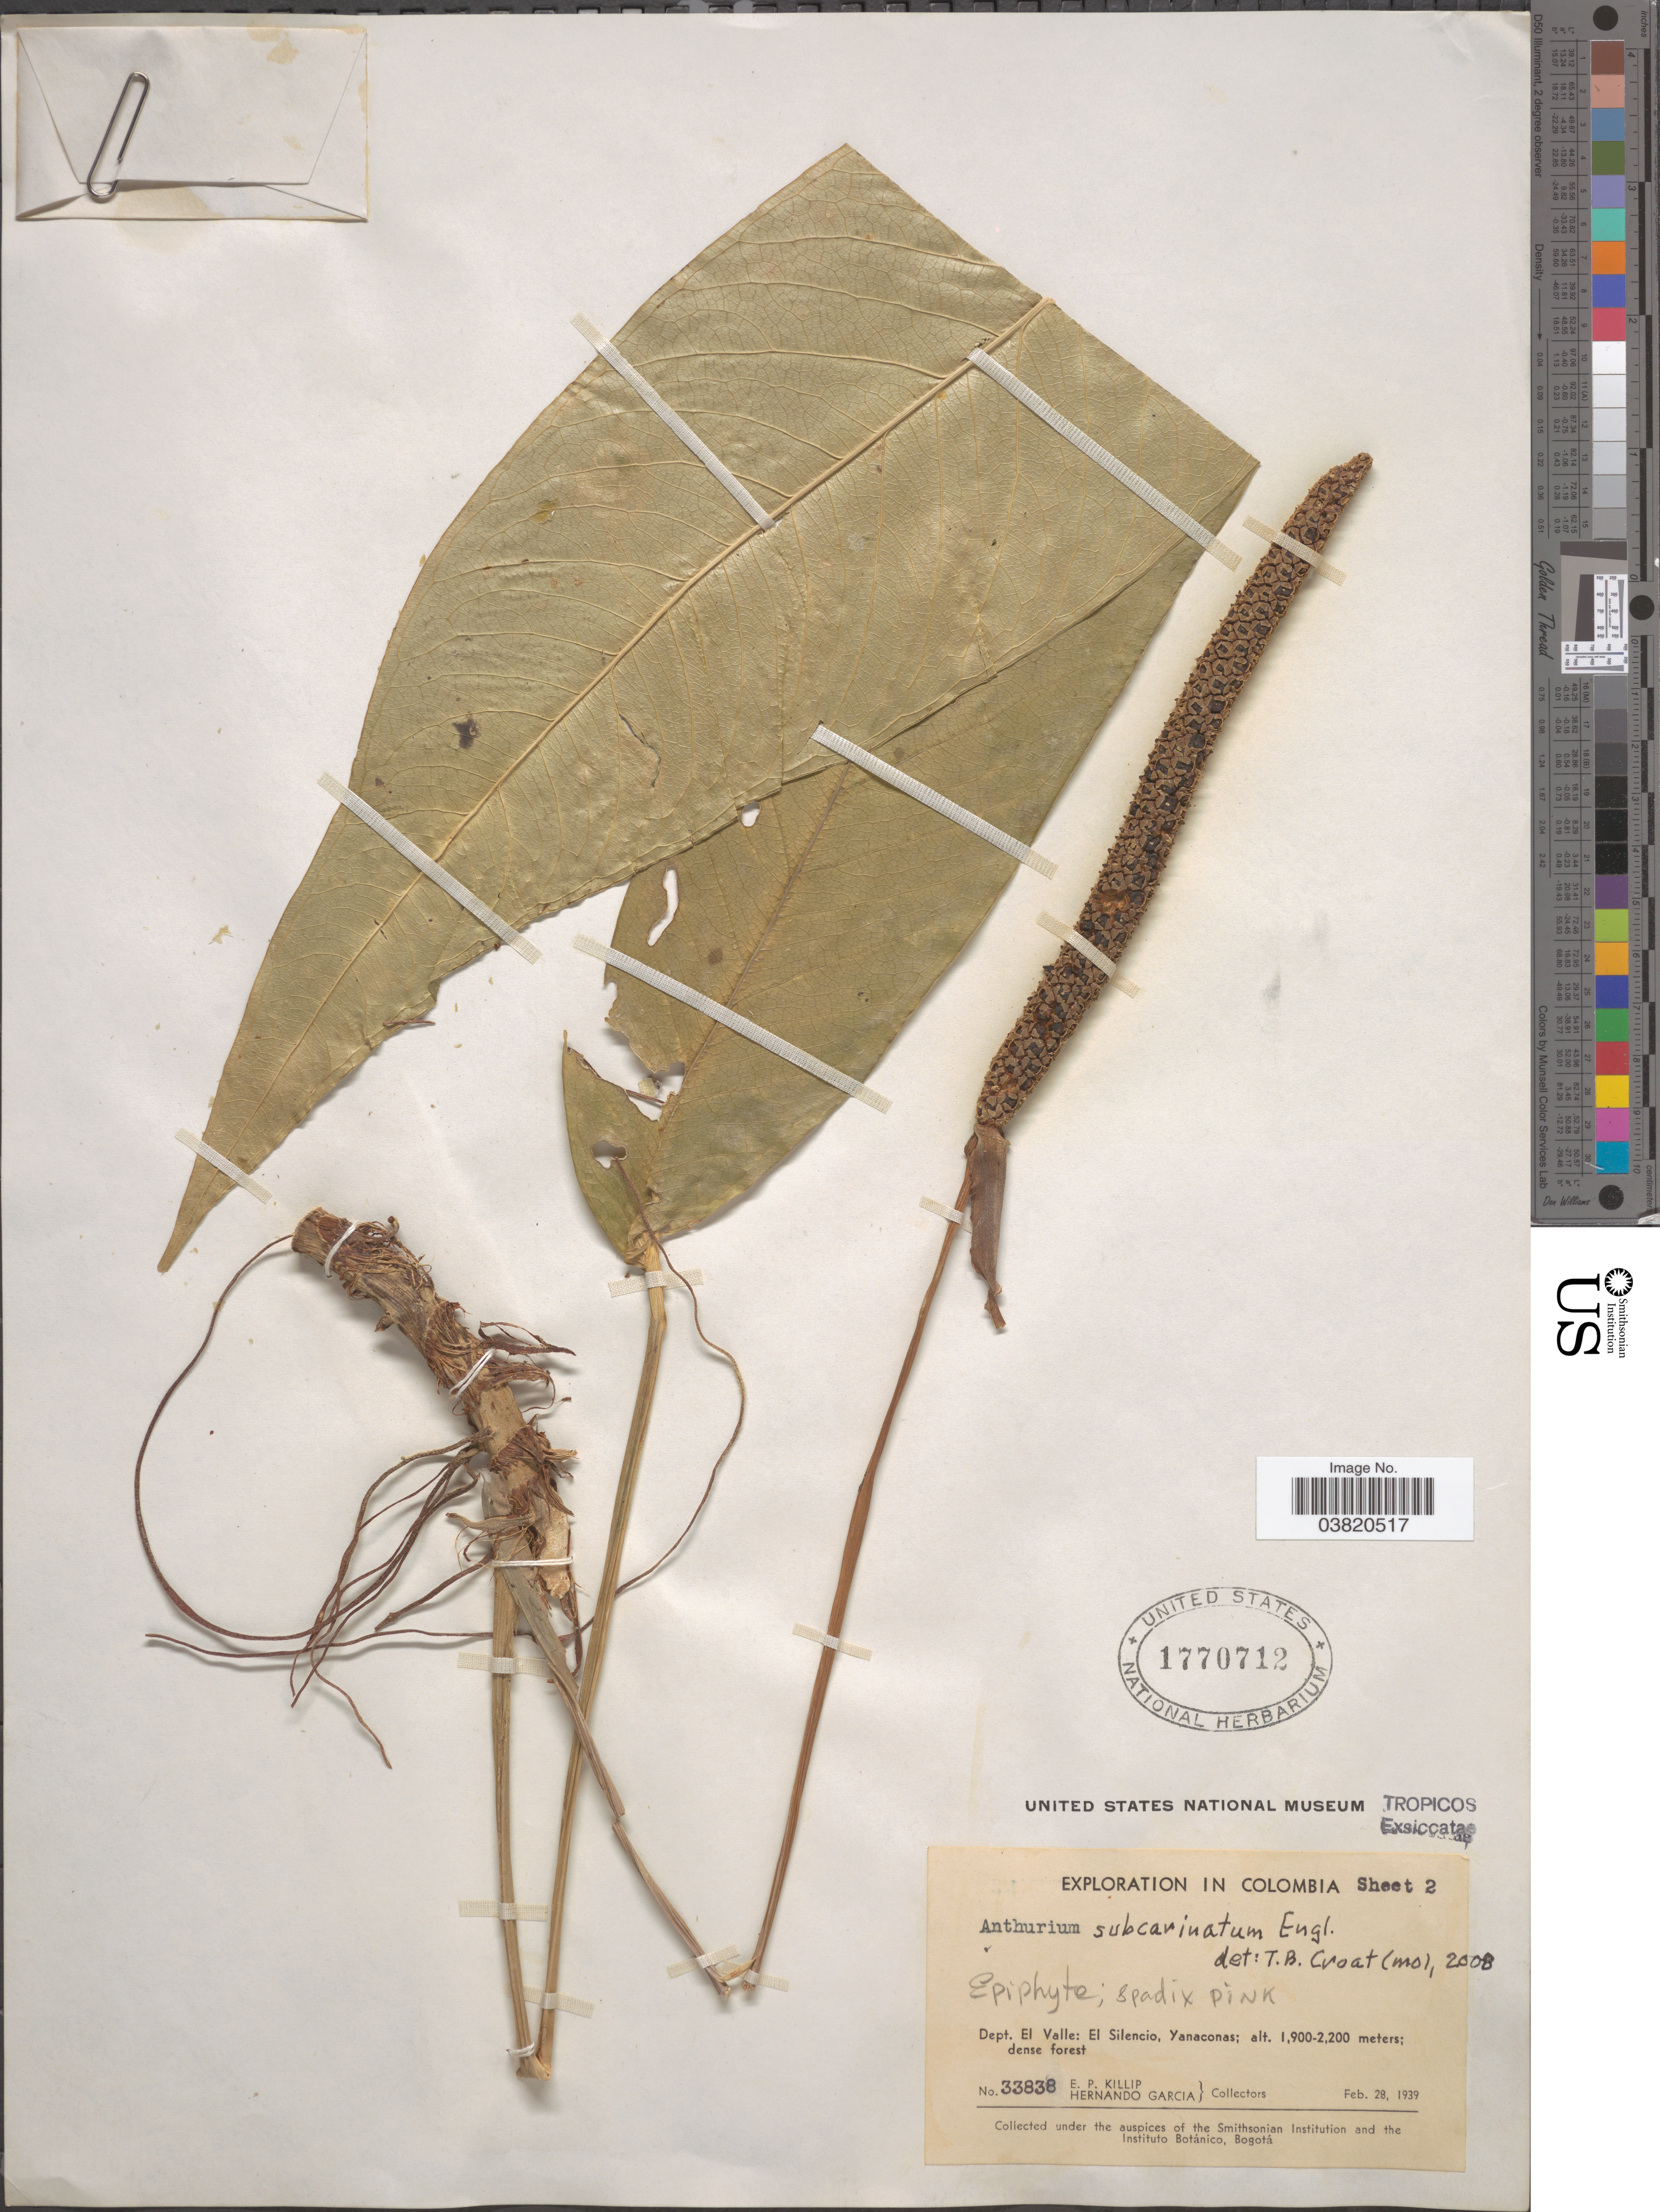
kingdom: Plantae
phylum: Tracheophyta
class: Liliopsida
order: Alismatales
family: Araceae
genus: Anthurium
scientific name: Anthurium subcarinatum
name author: Engl.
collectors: E. P. Killip & H. Garcia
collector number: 33838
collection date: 1939-02-28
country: Colombia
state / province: Valle del Cauca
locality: Dept. El Valle: El Silencio, Yanaconas.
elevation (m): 1900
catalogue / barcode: US 1770712